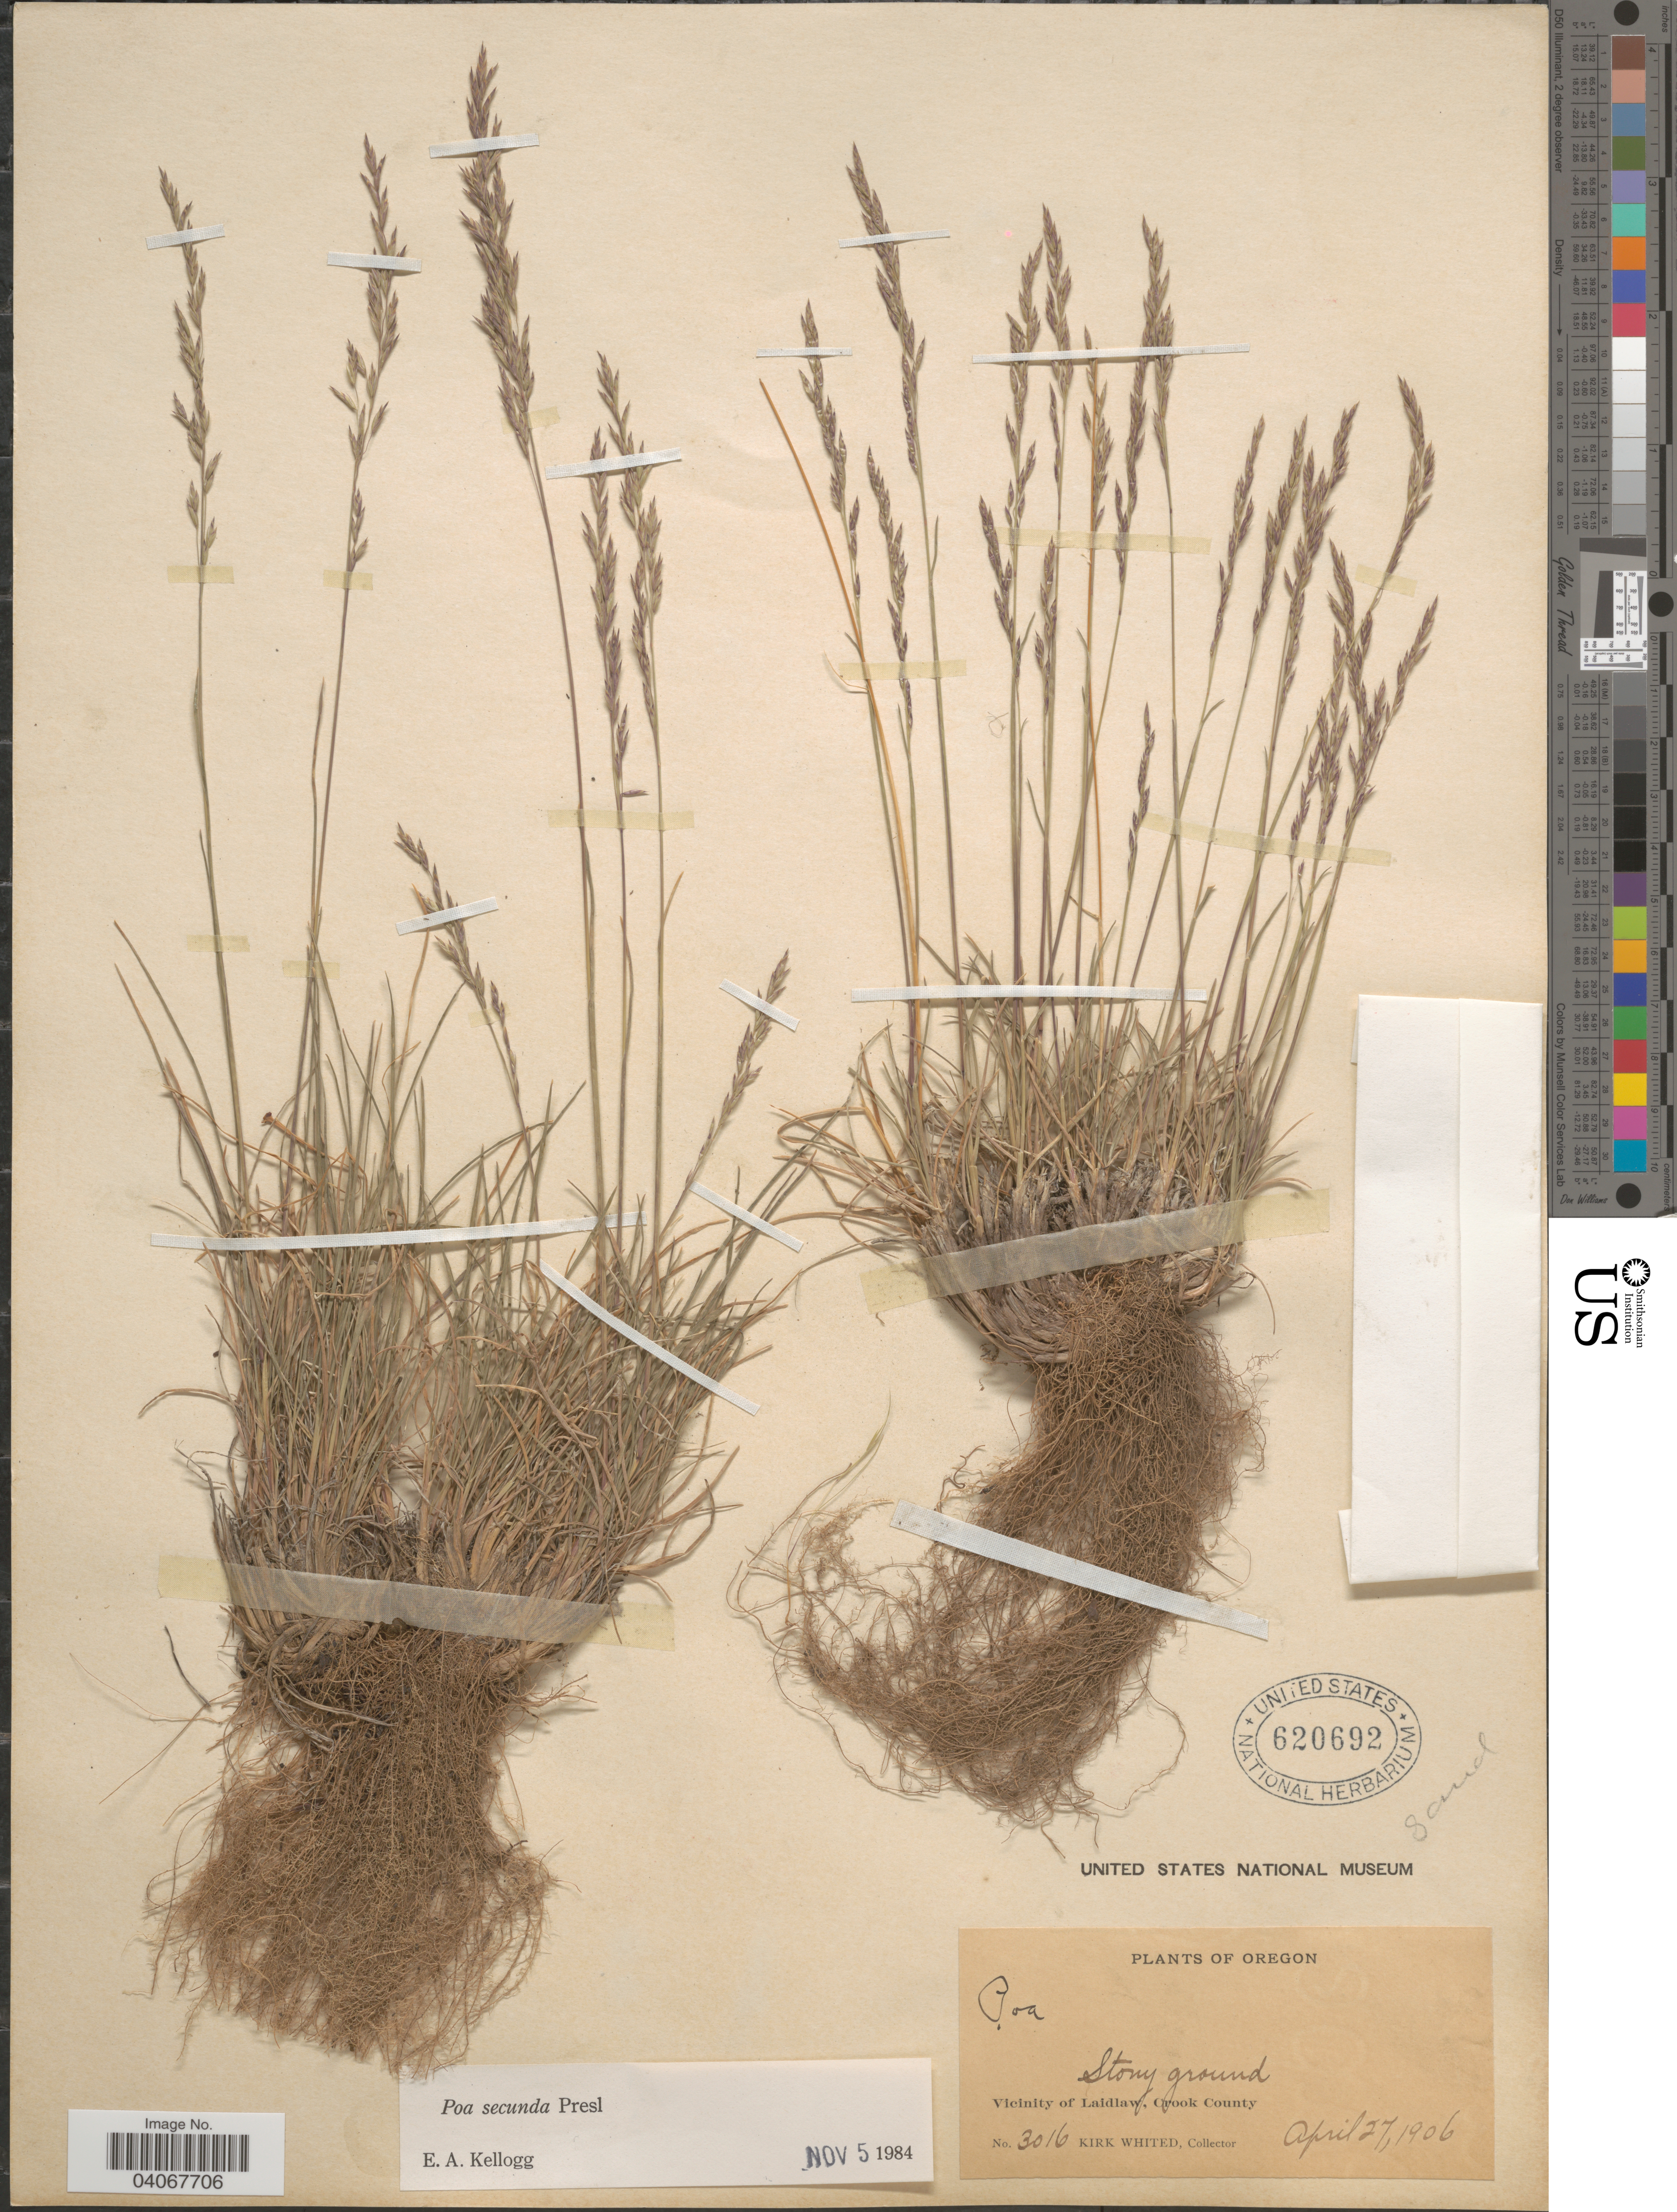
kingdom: Plantae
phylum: Tracheophyta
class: Liliopsida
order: Poales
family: Poaceae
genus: Poa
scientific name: Poa secunda subsp. secunda var. secunda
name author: J. Presl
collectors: K. Whited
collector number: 3016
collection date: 1906-04-27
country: United States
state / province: Oregon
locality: Vicinity of Laidlaw, Crook County.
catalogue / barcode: US 620692